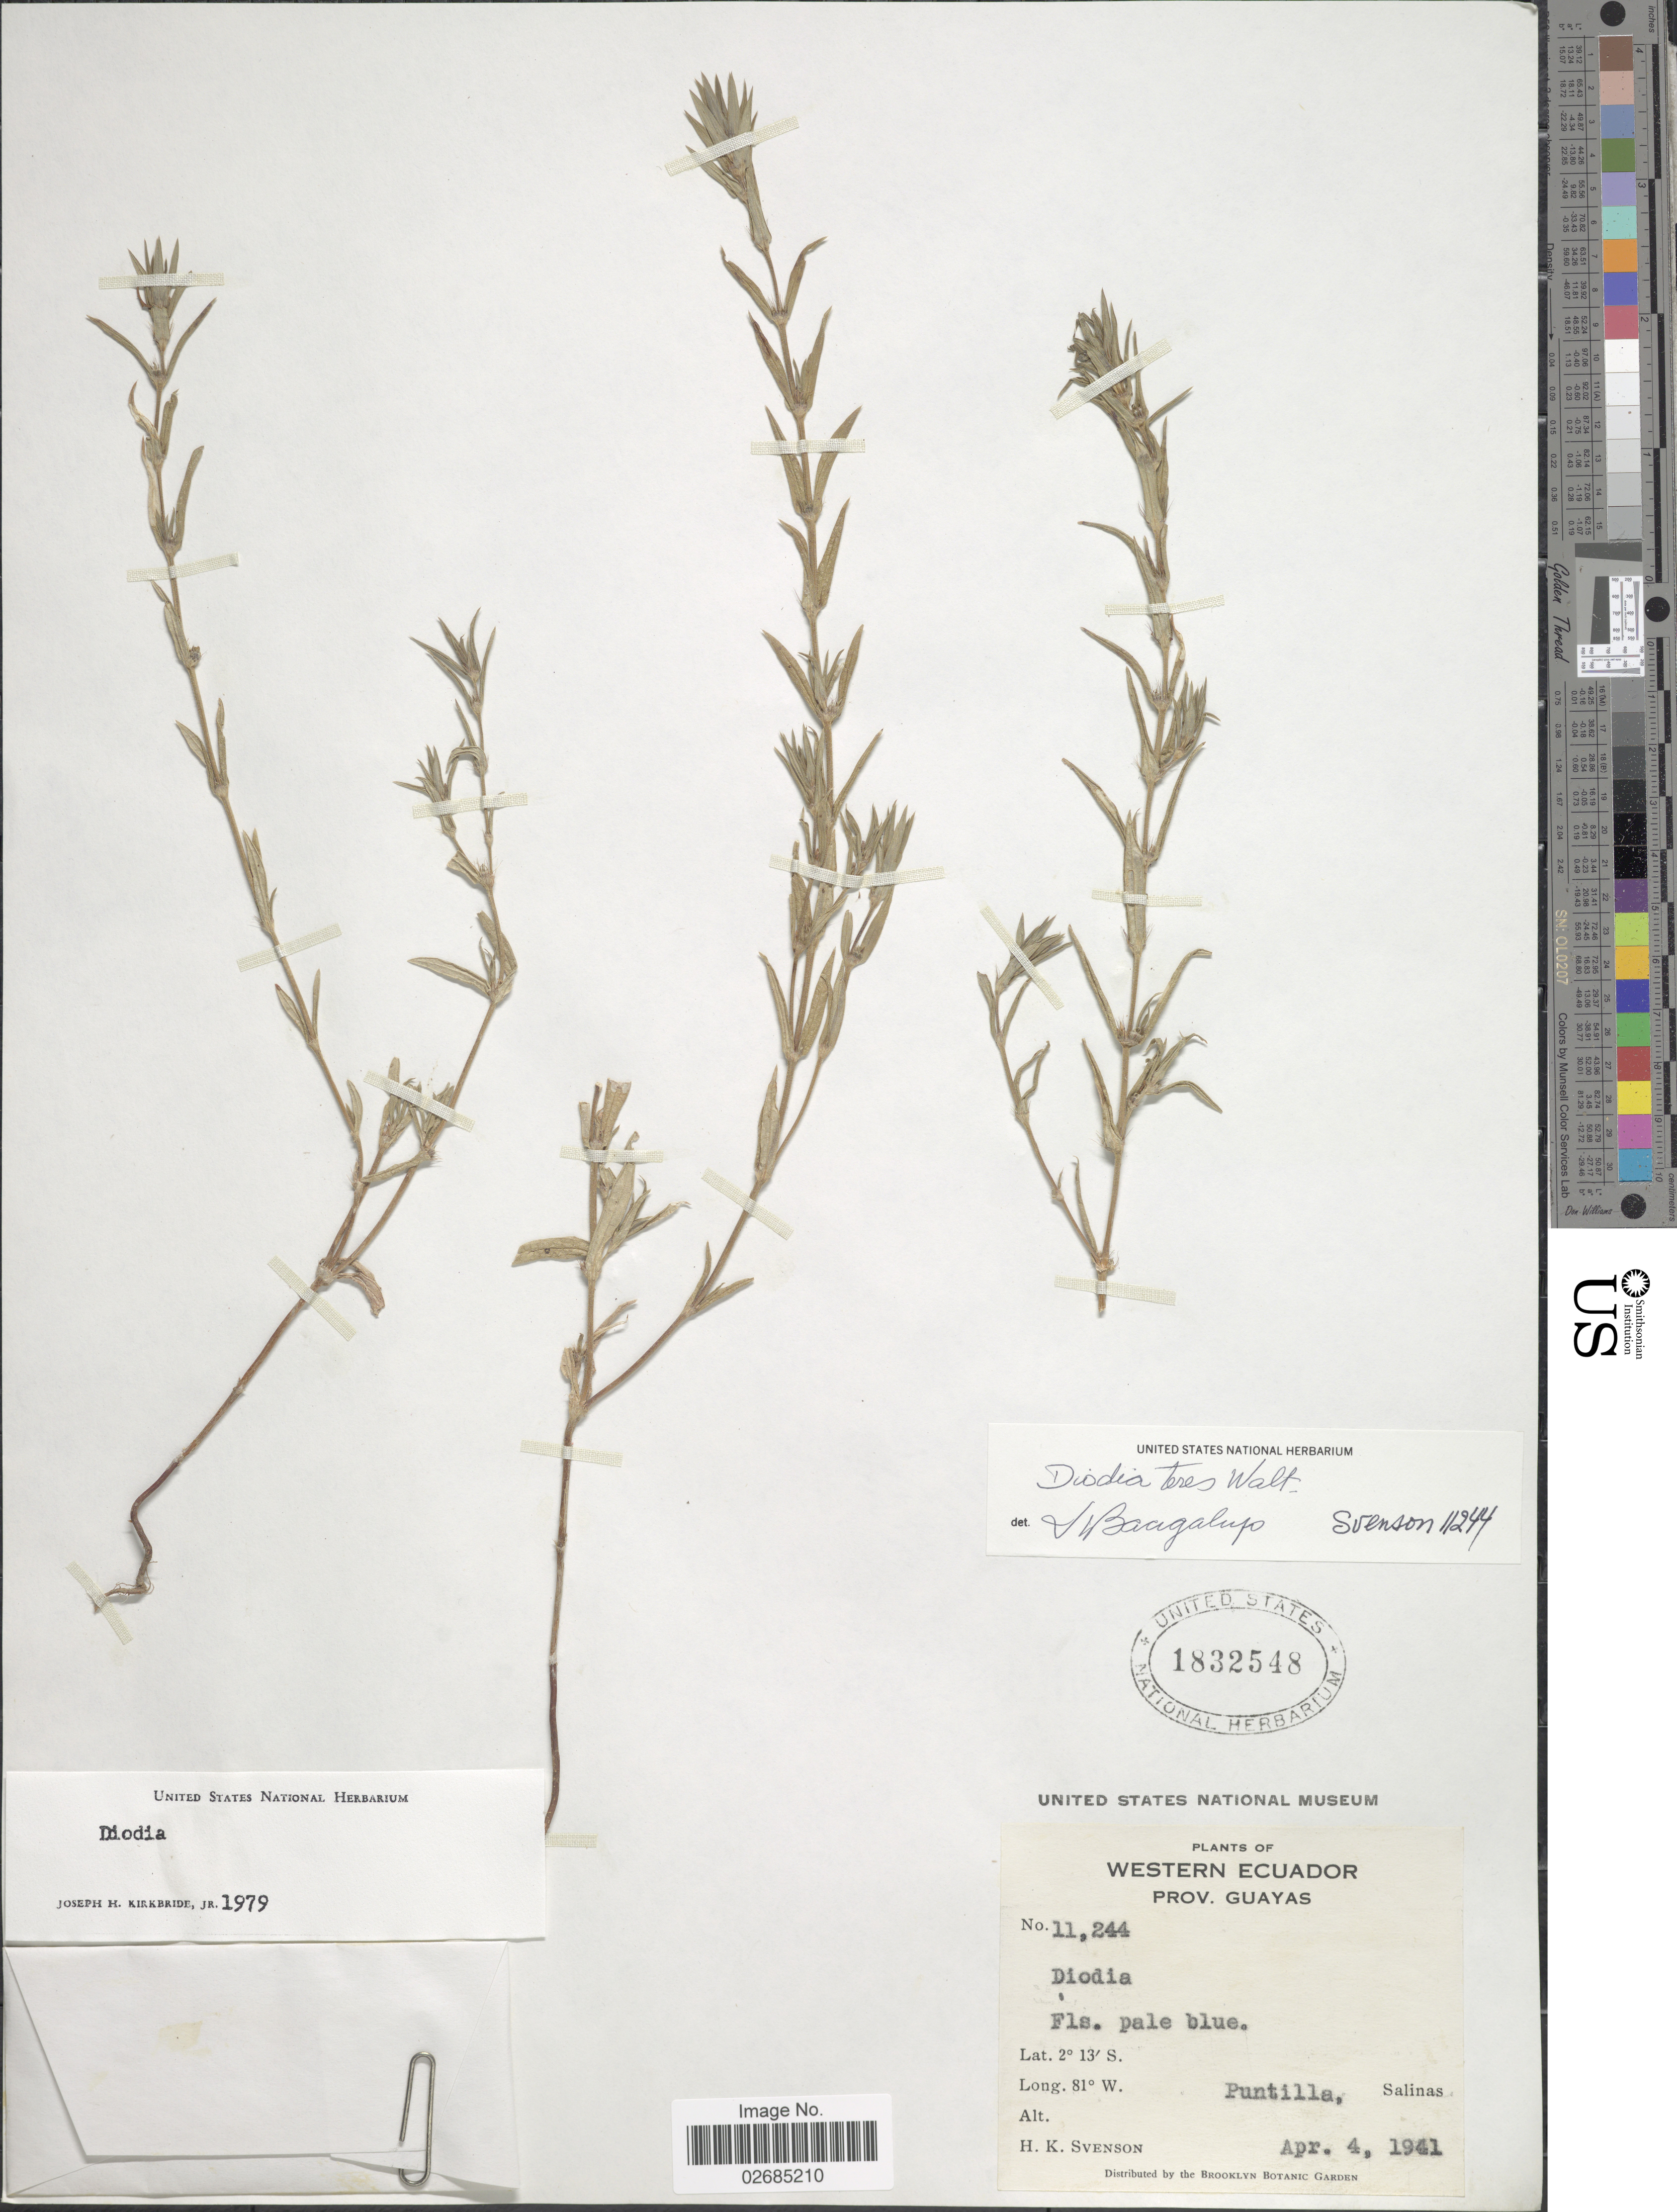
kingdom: Plantae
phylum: Tracheophyta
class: Magnoliopsida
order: Gentianales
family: Rubiaceae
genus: Hexasepalum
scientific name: Hexasepalum teres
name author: (Walter) J.H. Kirkbr.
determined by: Kirkbride, J. H.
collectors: H. K. Svenson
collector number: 11244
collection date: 1941-04-04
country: Ecuador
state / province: Guayas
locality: Western Ecuador. Puntilla, Salinas.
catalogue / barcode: US 1832548